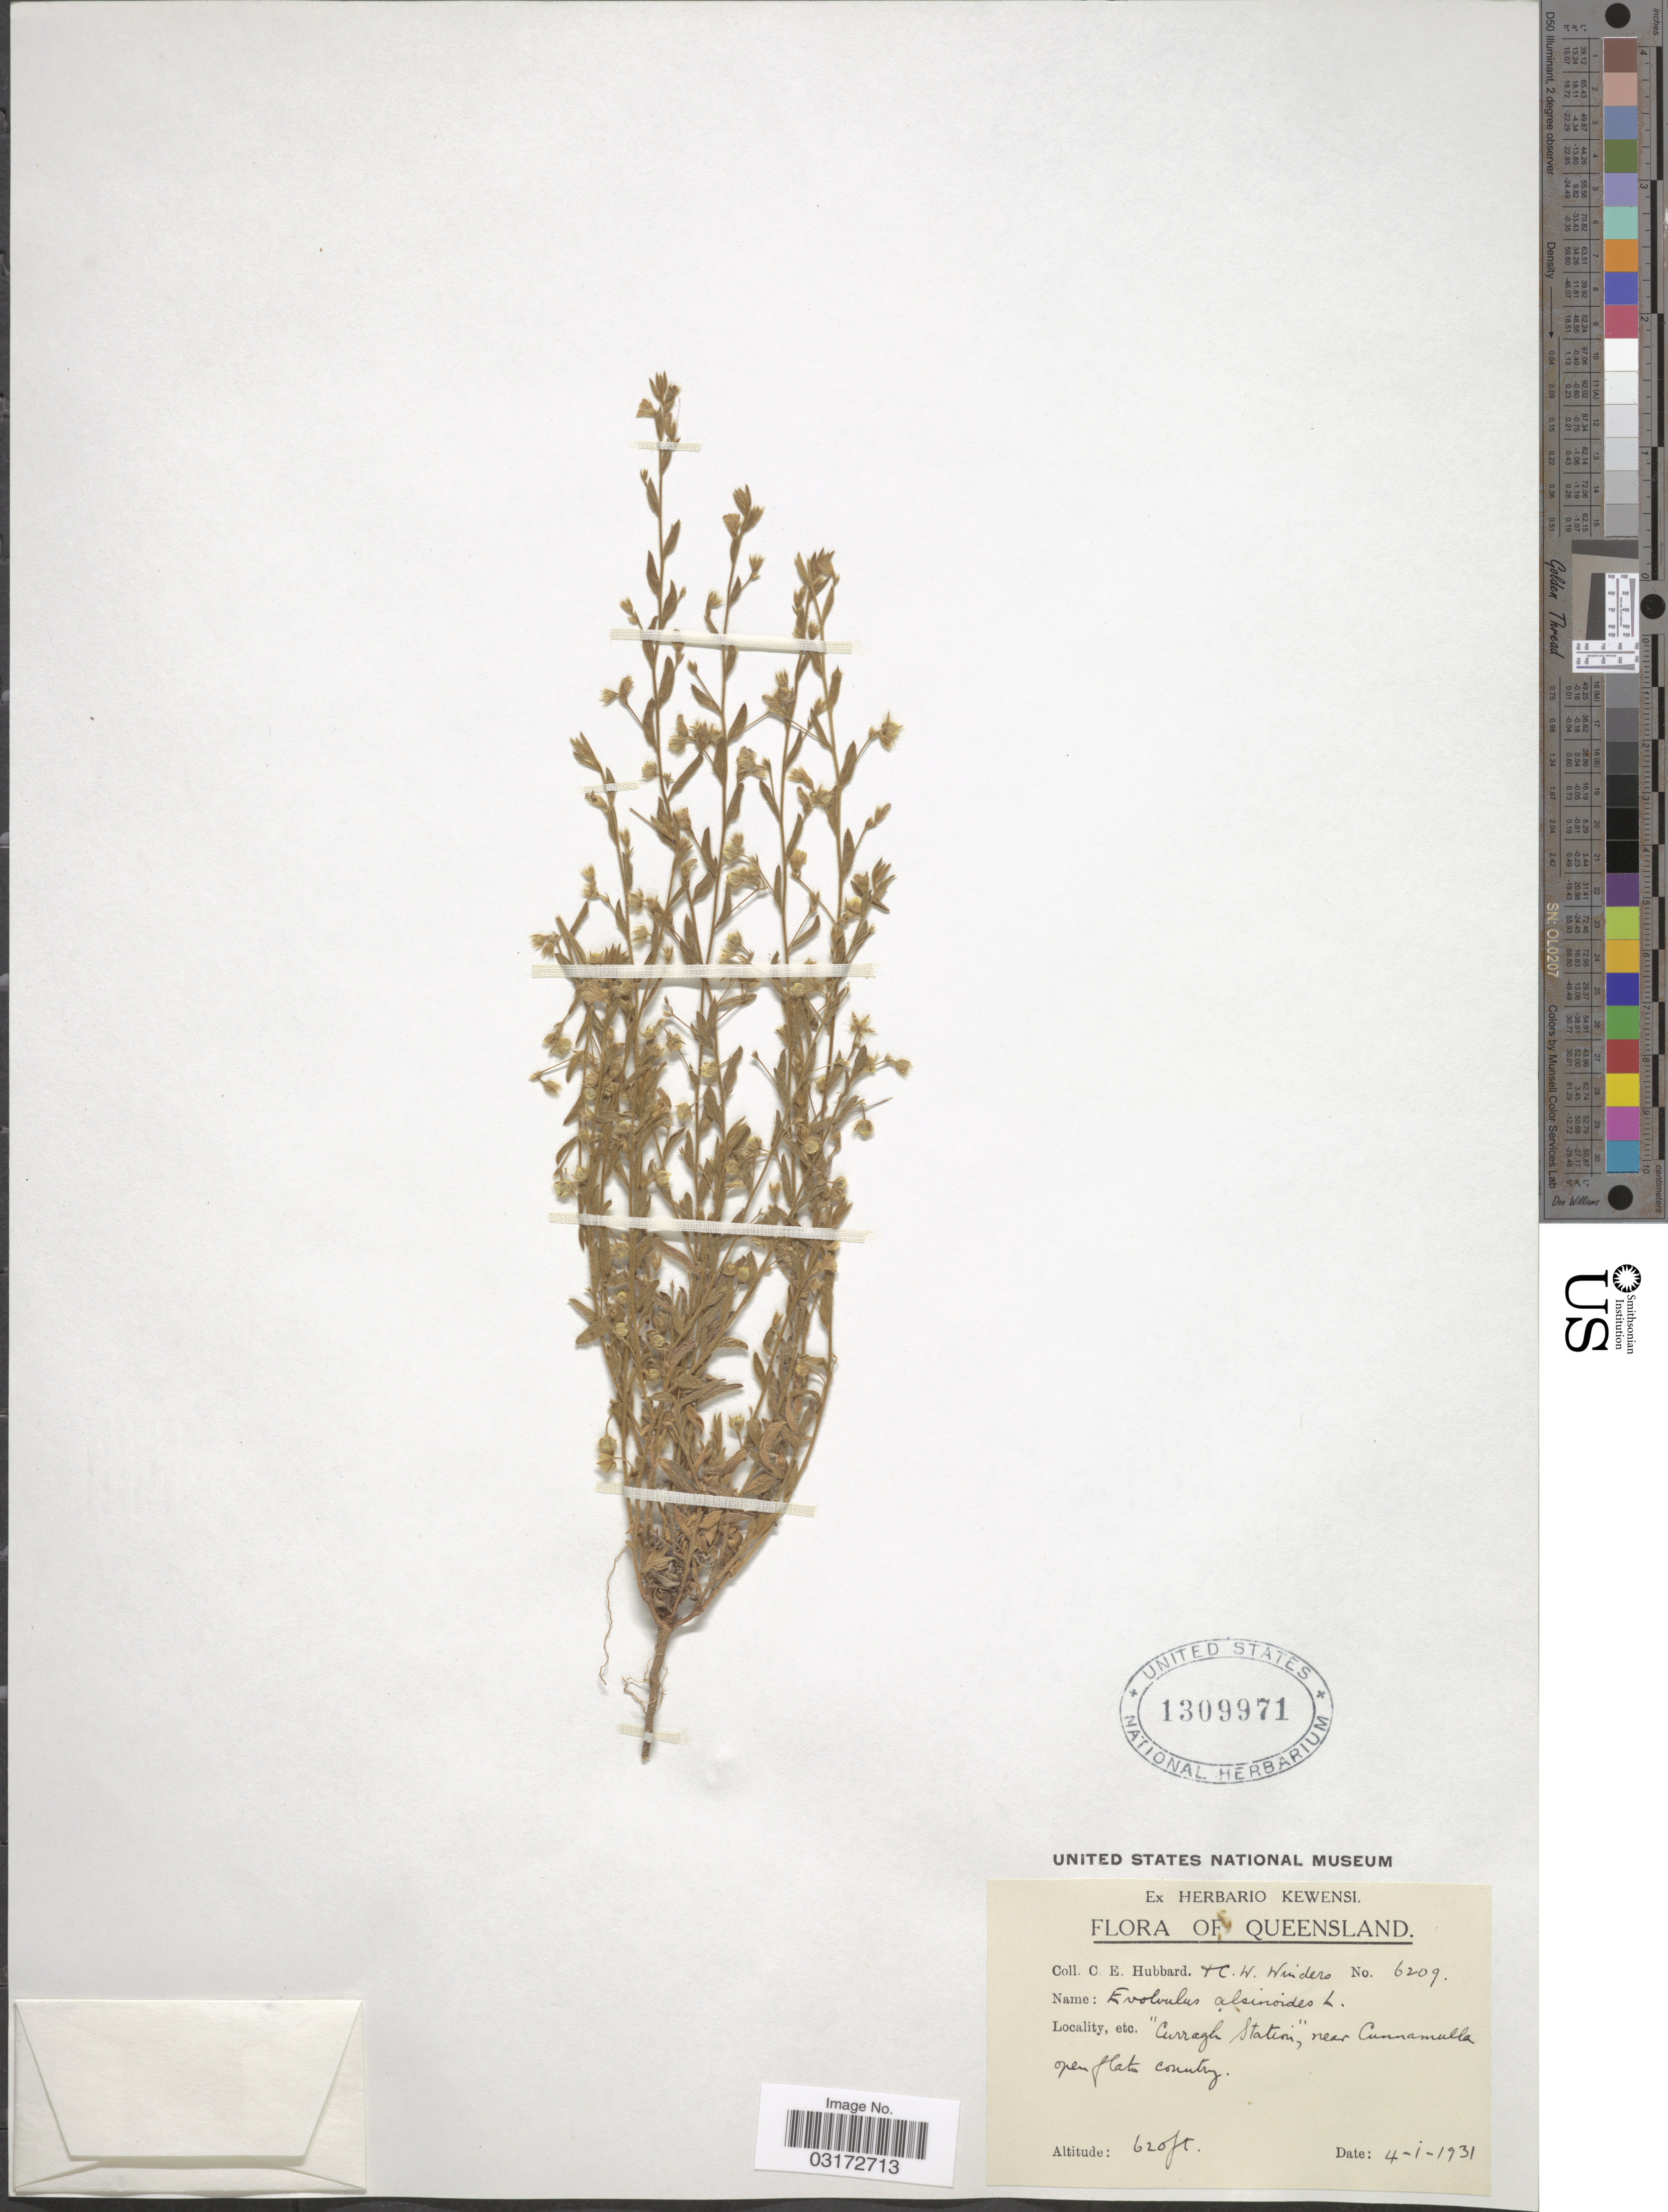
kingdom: Plantae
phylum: Tracheophyta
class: Magnoliopsida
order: Solanales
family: Convolvulaceae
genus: Evolvulus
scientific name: Evolvulus alsinoides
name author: (L.) L.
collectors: C. E. Hubbard & C. Winders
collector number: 6209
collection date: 1931-01-04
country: Australia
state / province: Queensland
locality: Curragh Station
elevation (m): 189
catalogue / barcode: US 1309971